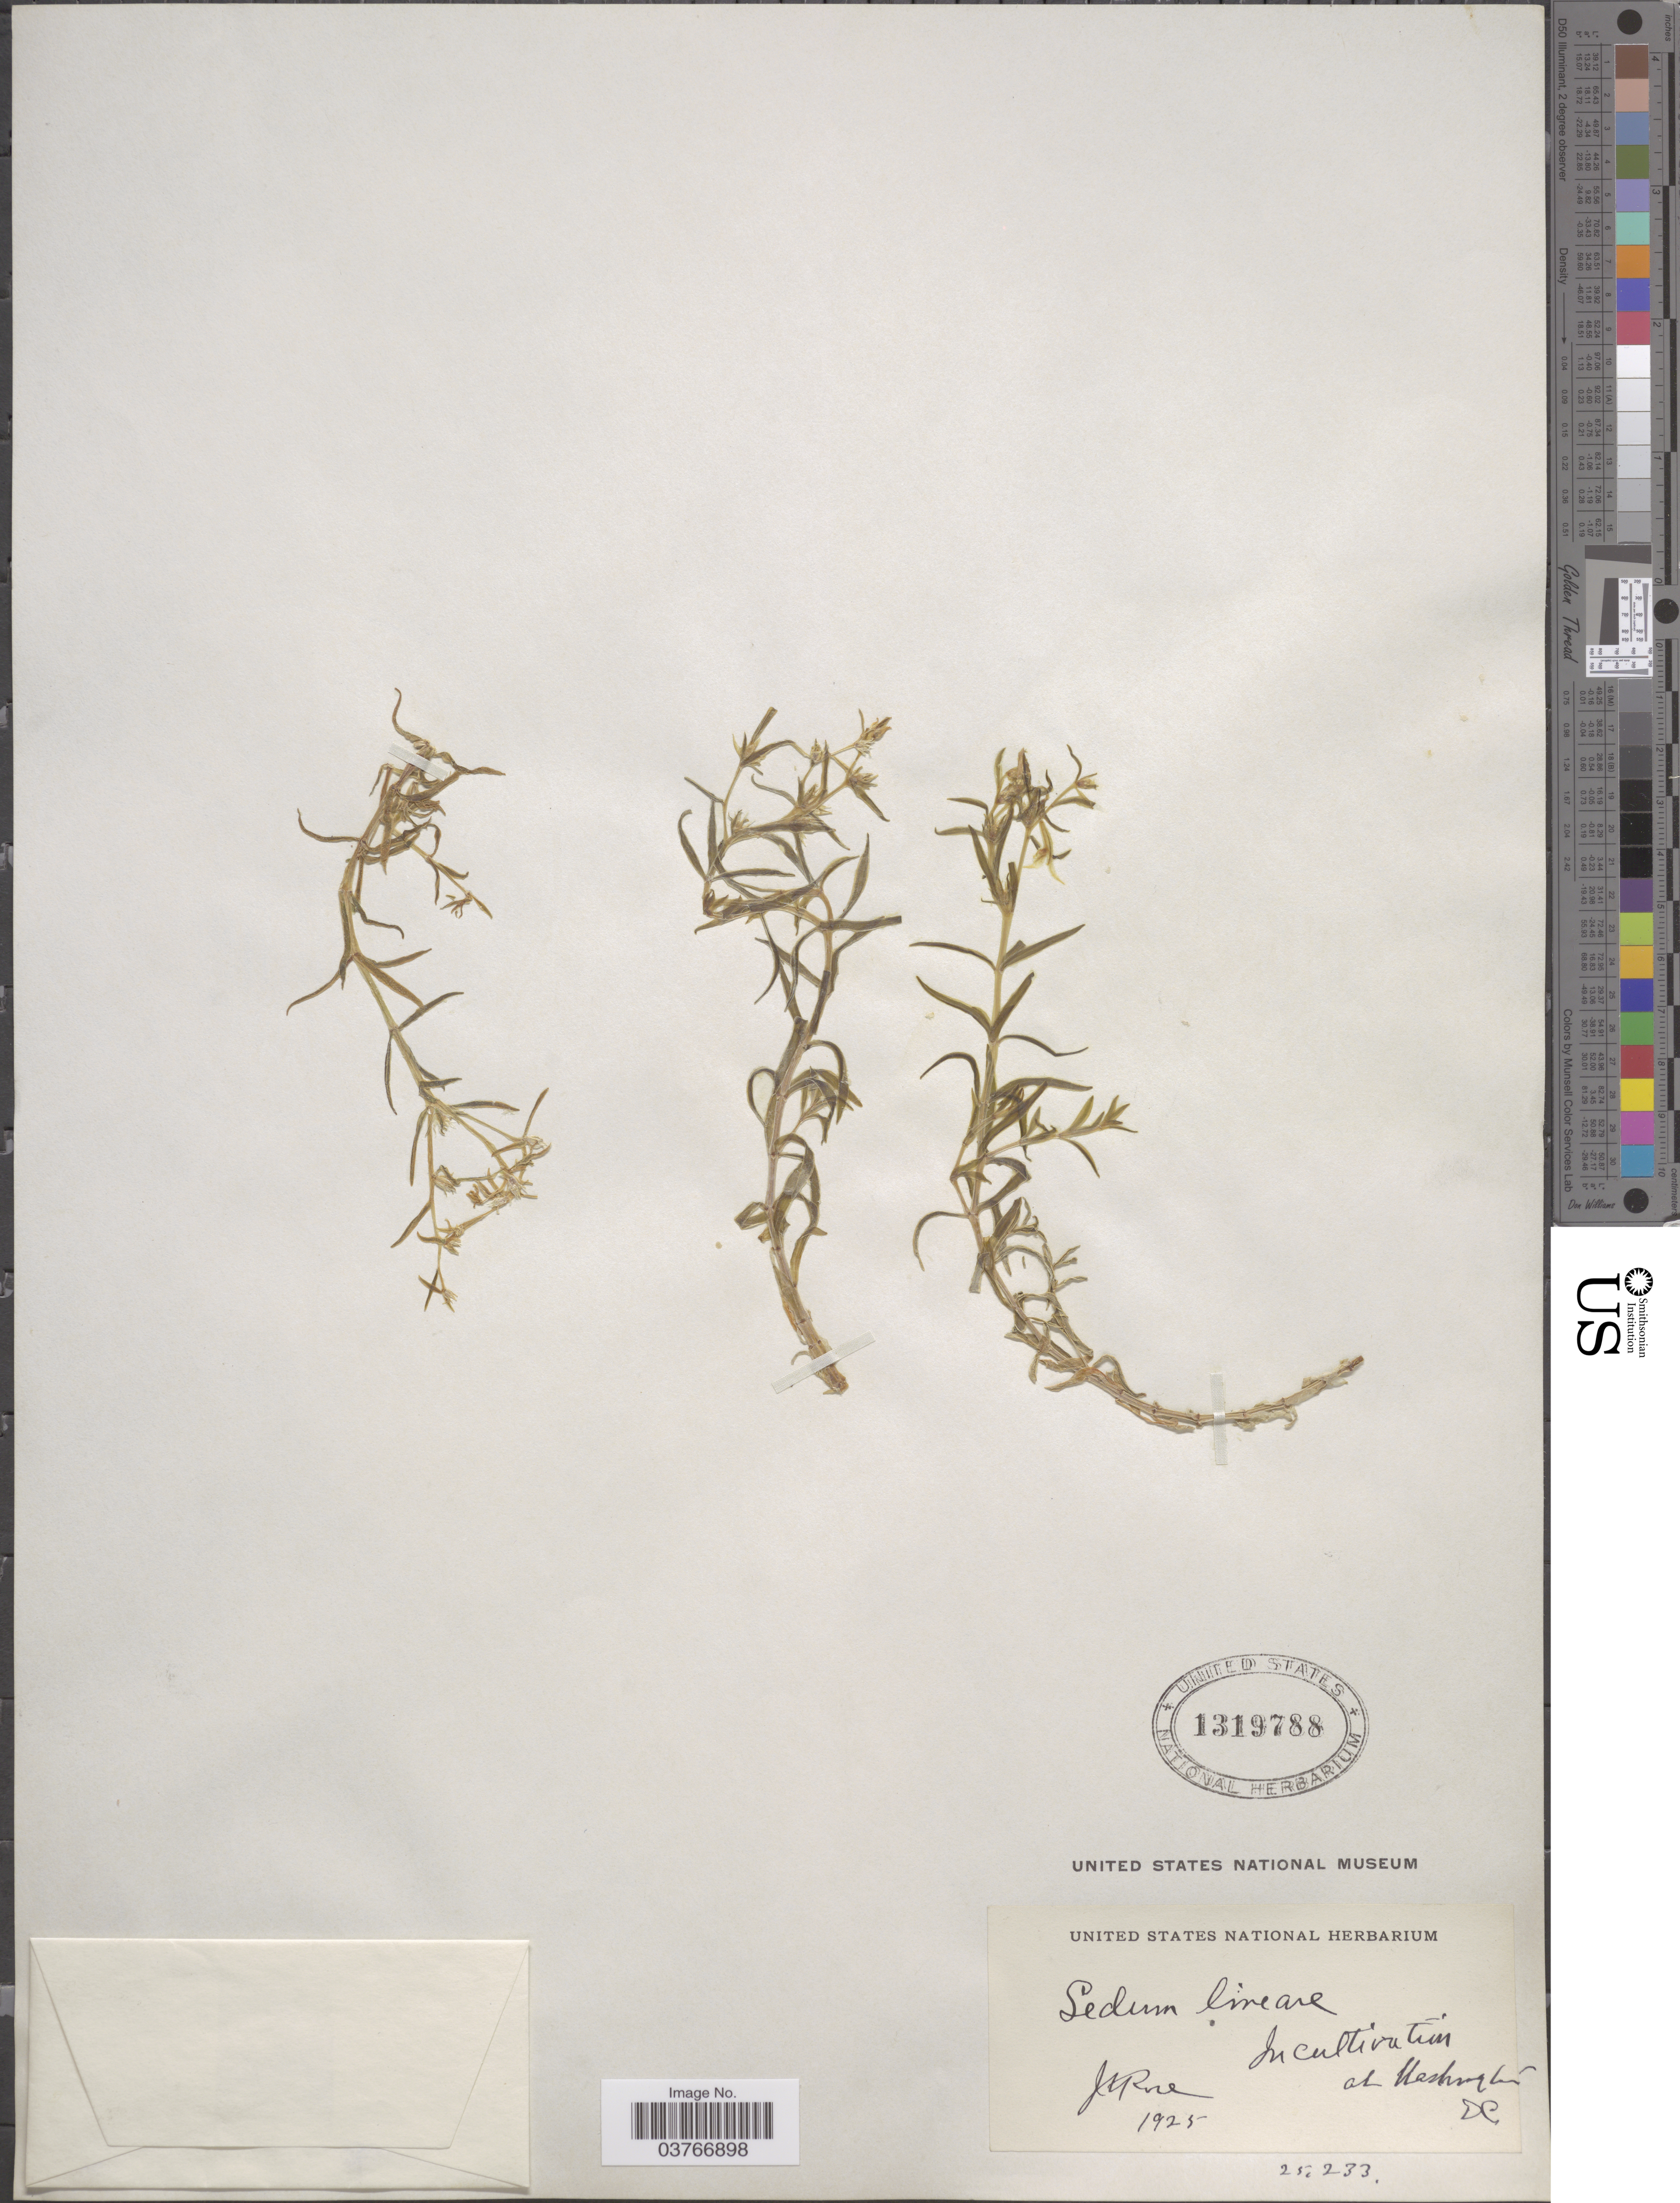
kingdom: Plantae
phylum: Tracheophyta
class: Magnoliopsida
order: Saxifragales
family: Crassulaceae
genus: Sedum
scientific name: Sedum sp.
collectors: L. S. Rose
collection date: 1925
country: United States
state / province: District of Columbia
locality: Washington DC.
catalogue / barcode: US 1319788